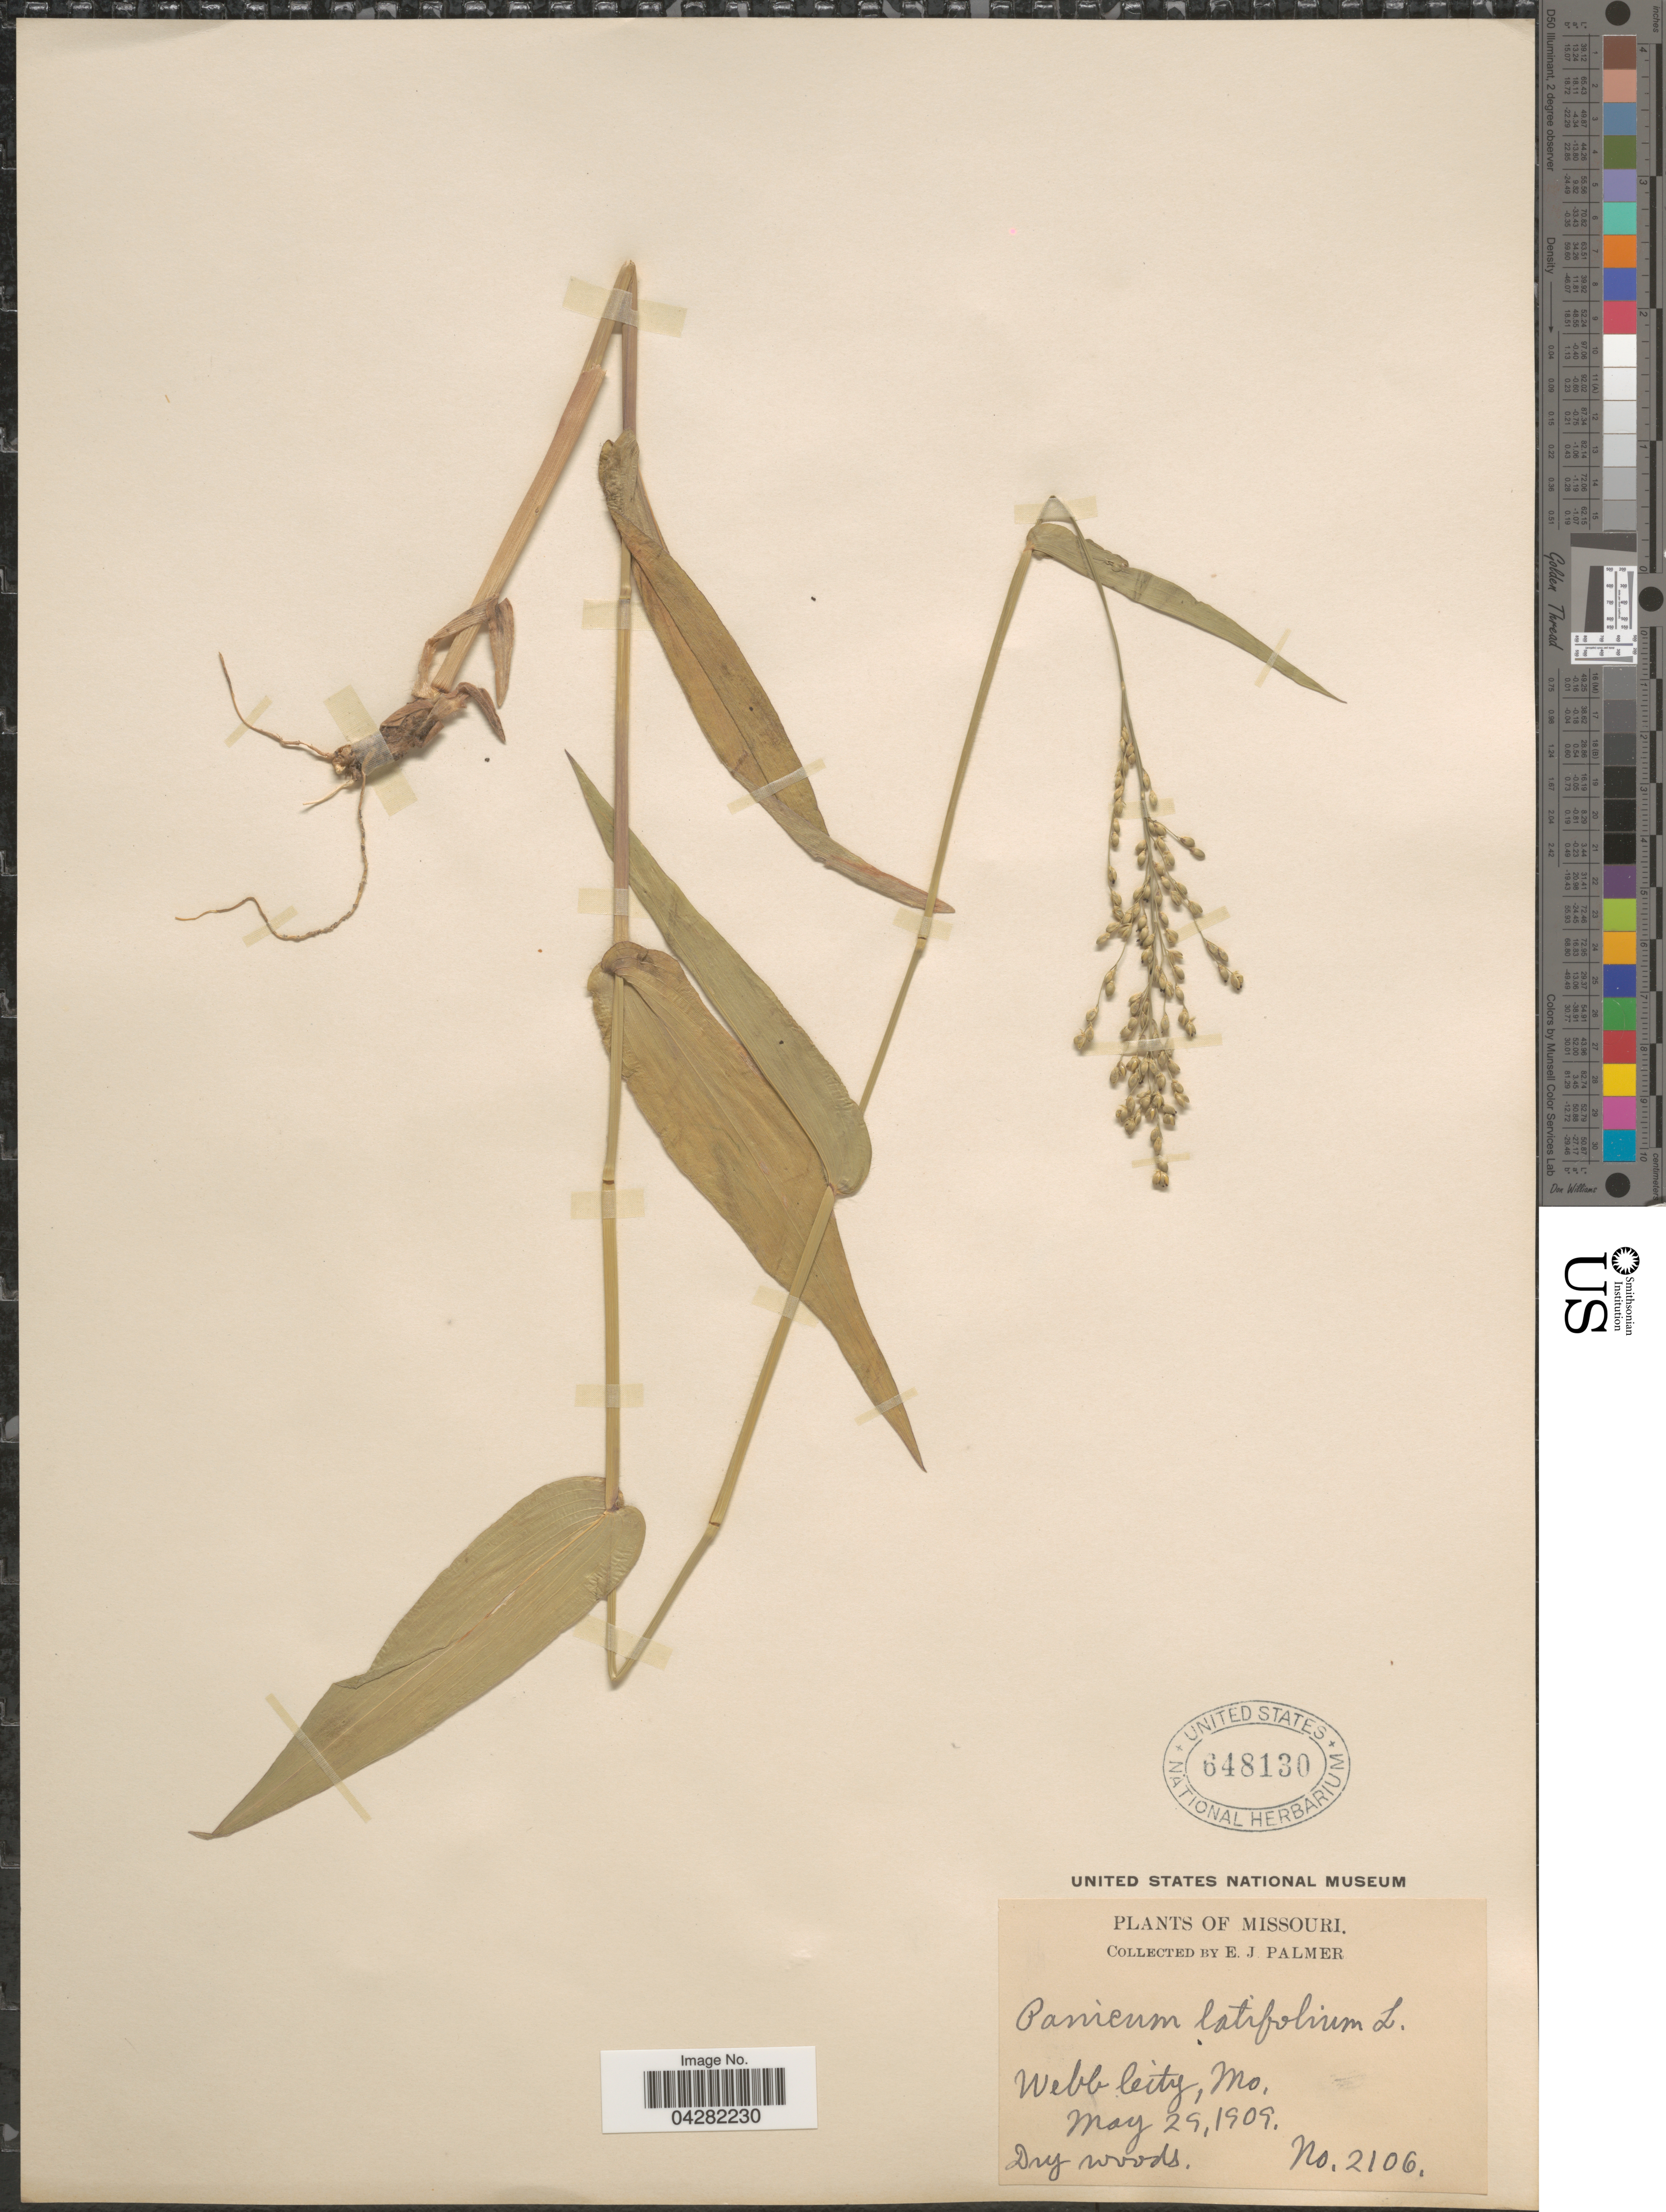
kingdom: Plantae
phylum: Tracheophyta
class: Liliopsida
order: Poales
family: Poaceae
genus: Dichanthelium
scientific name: Dichanthelium laxiflorum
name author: (Lam.) Gould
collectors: E. J. Palmer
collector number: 2106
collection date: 1909-05-29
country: United States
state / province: Missouri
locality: Webb City.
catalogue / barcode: US 648130